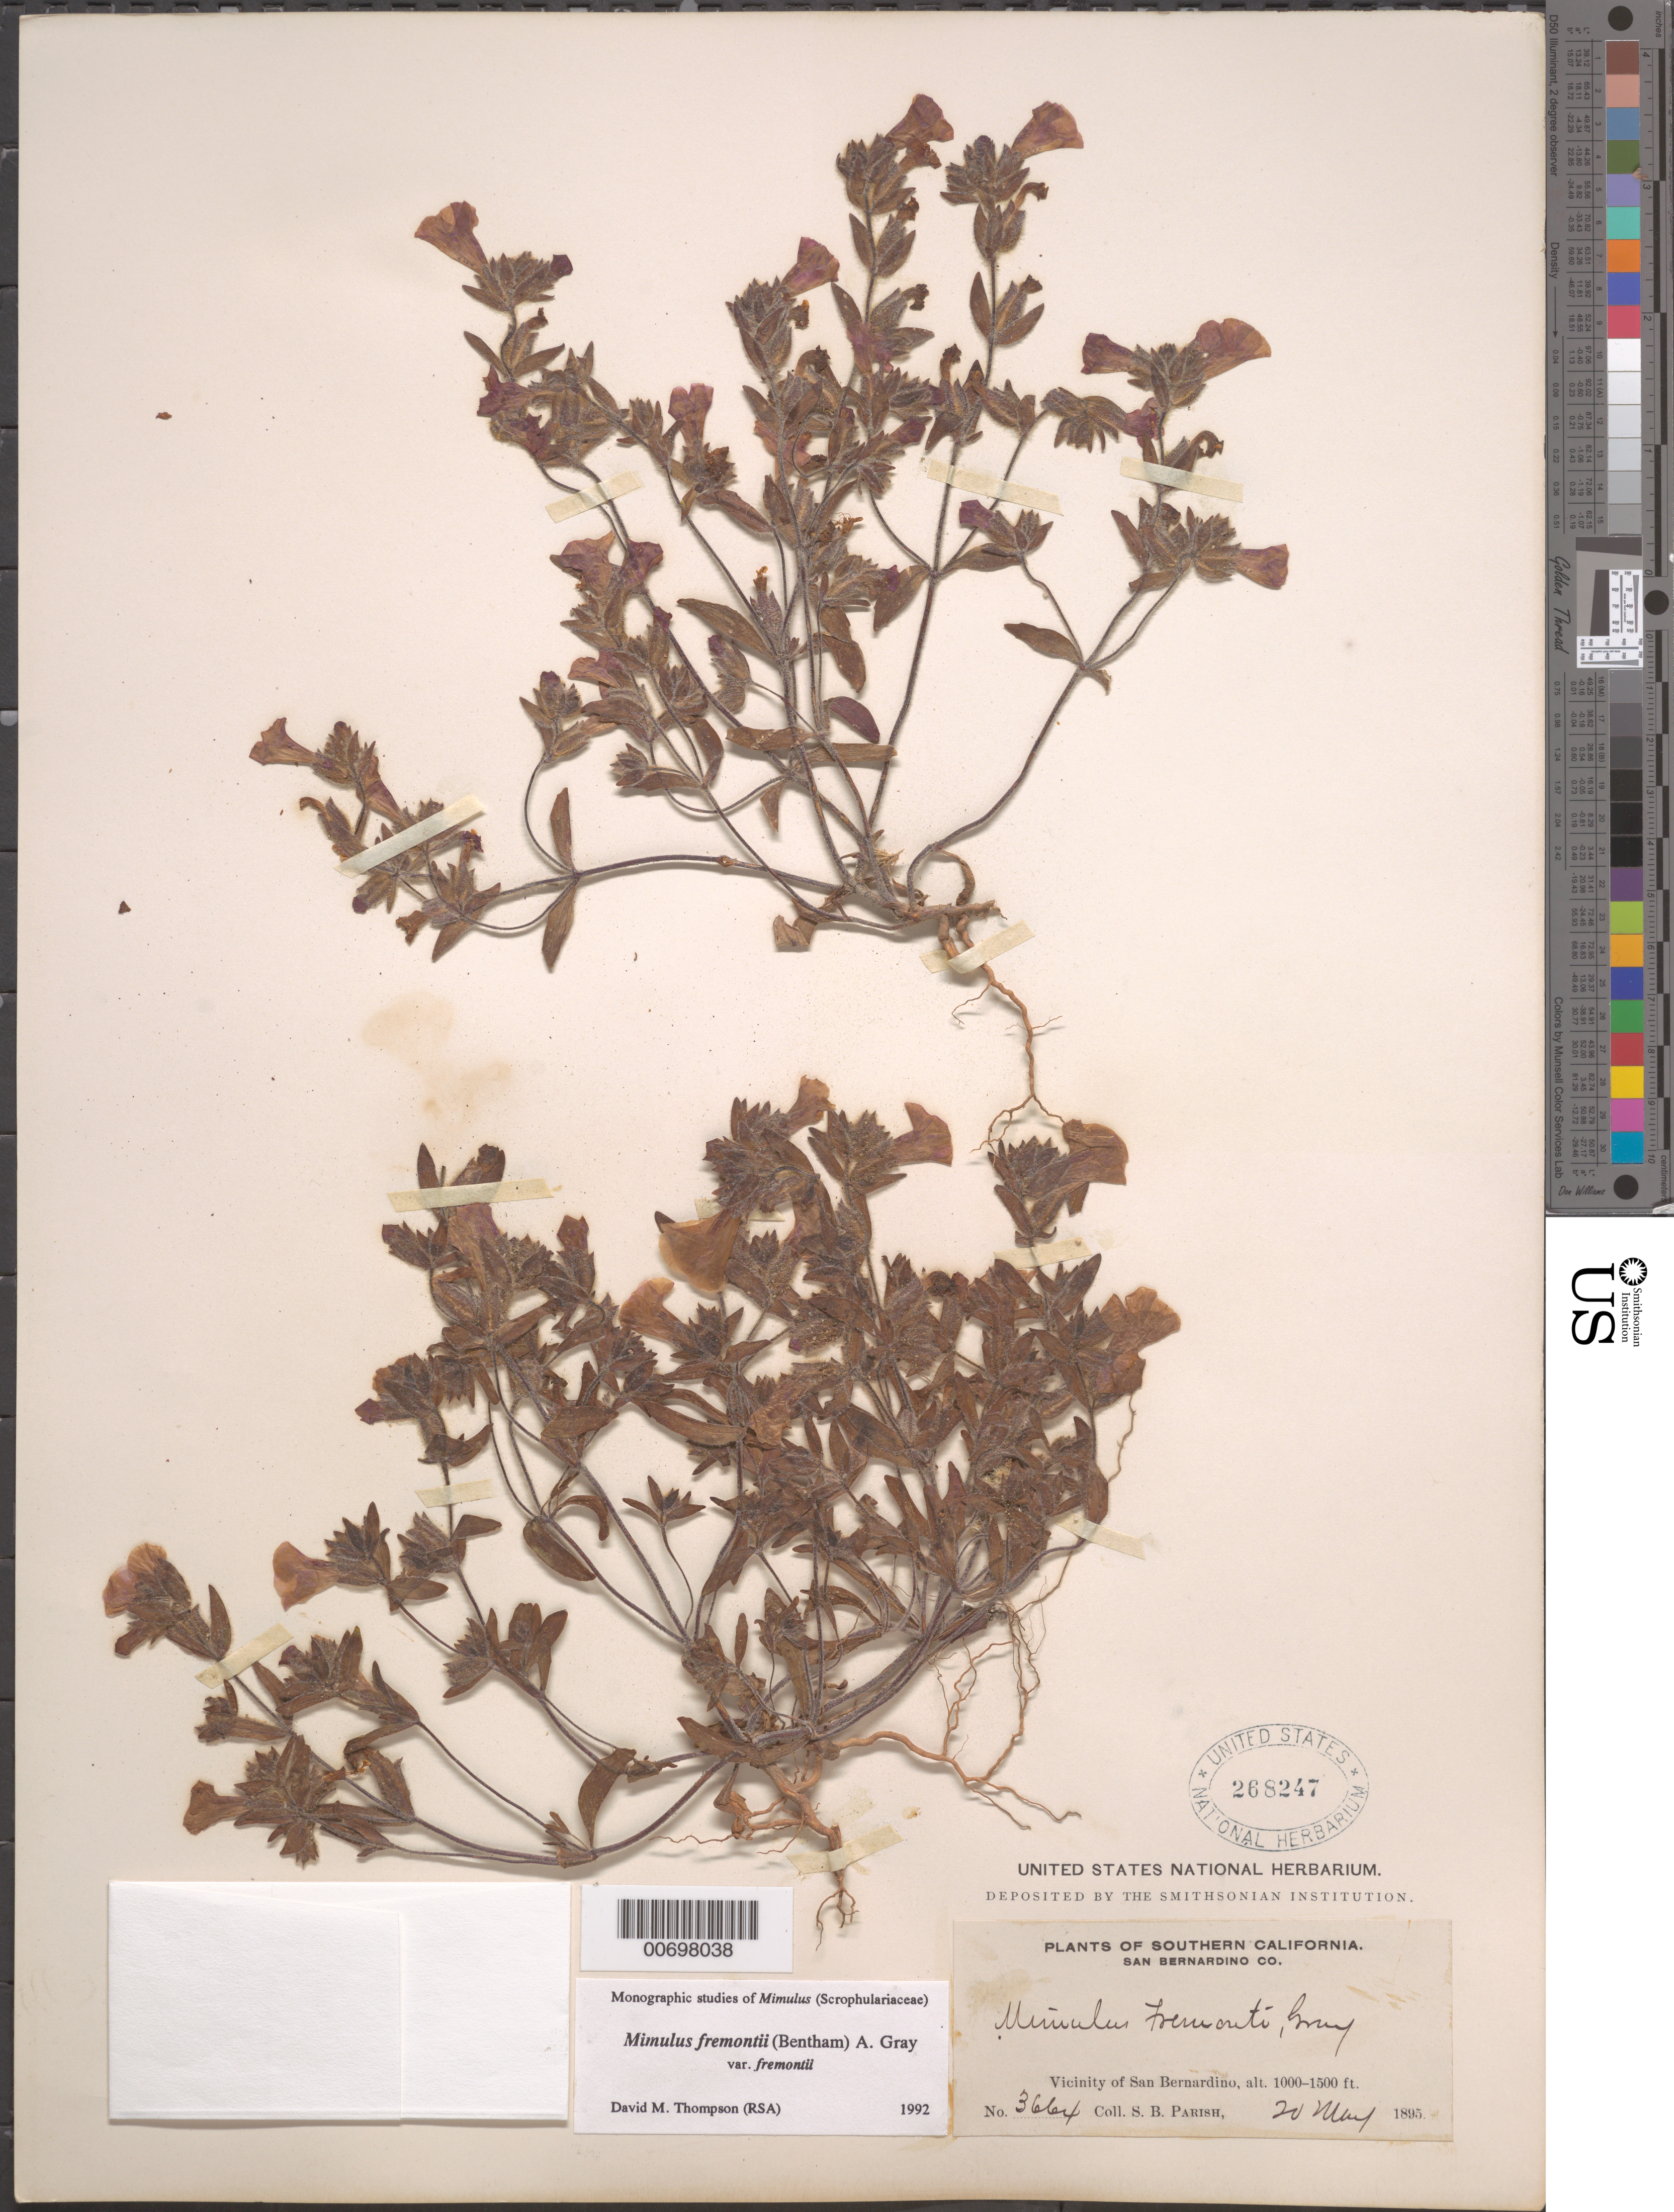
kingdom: Plantae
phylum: Tracheophyta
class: Magnoliopsida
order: Lamiales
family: Phrymaceae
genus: Mimulus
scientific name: Mimulus fremontii var. fremontii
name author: (Benth.) A. Gray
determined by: Thompson, D. M., (RSA), Rancho Santa Ana Botanic Garden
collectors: S. B. Parish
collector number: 3664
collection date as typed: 20 May 1895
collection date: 1895-05-20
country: United States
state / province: California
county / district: San Bernardino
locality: Vicinity of San Bernardino.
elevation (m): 305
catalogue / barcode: US 268247